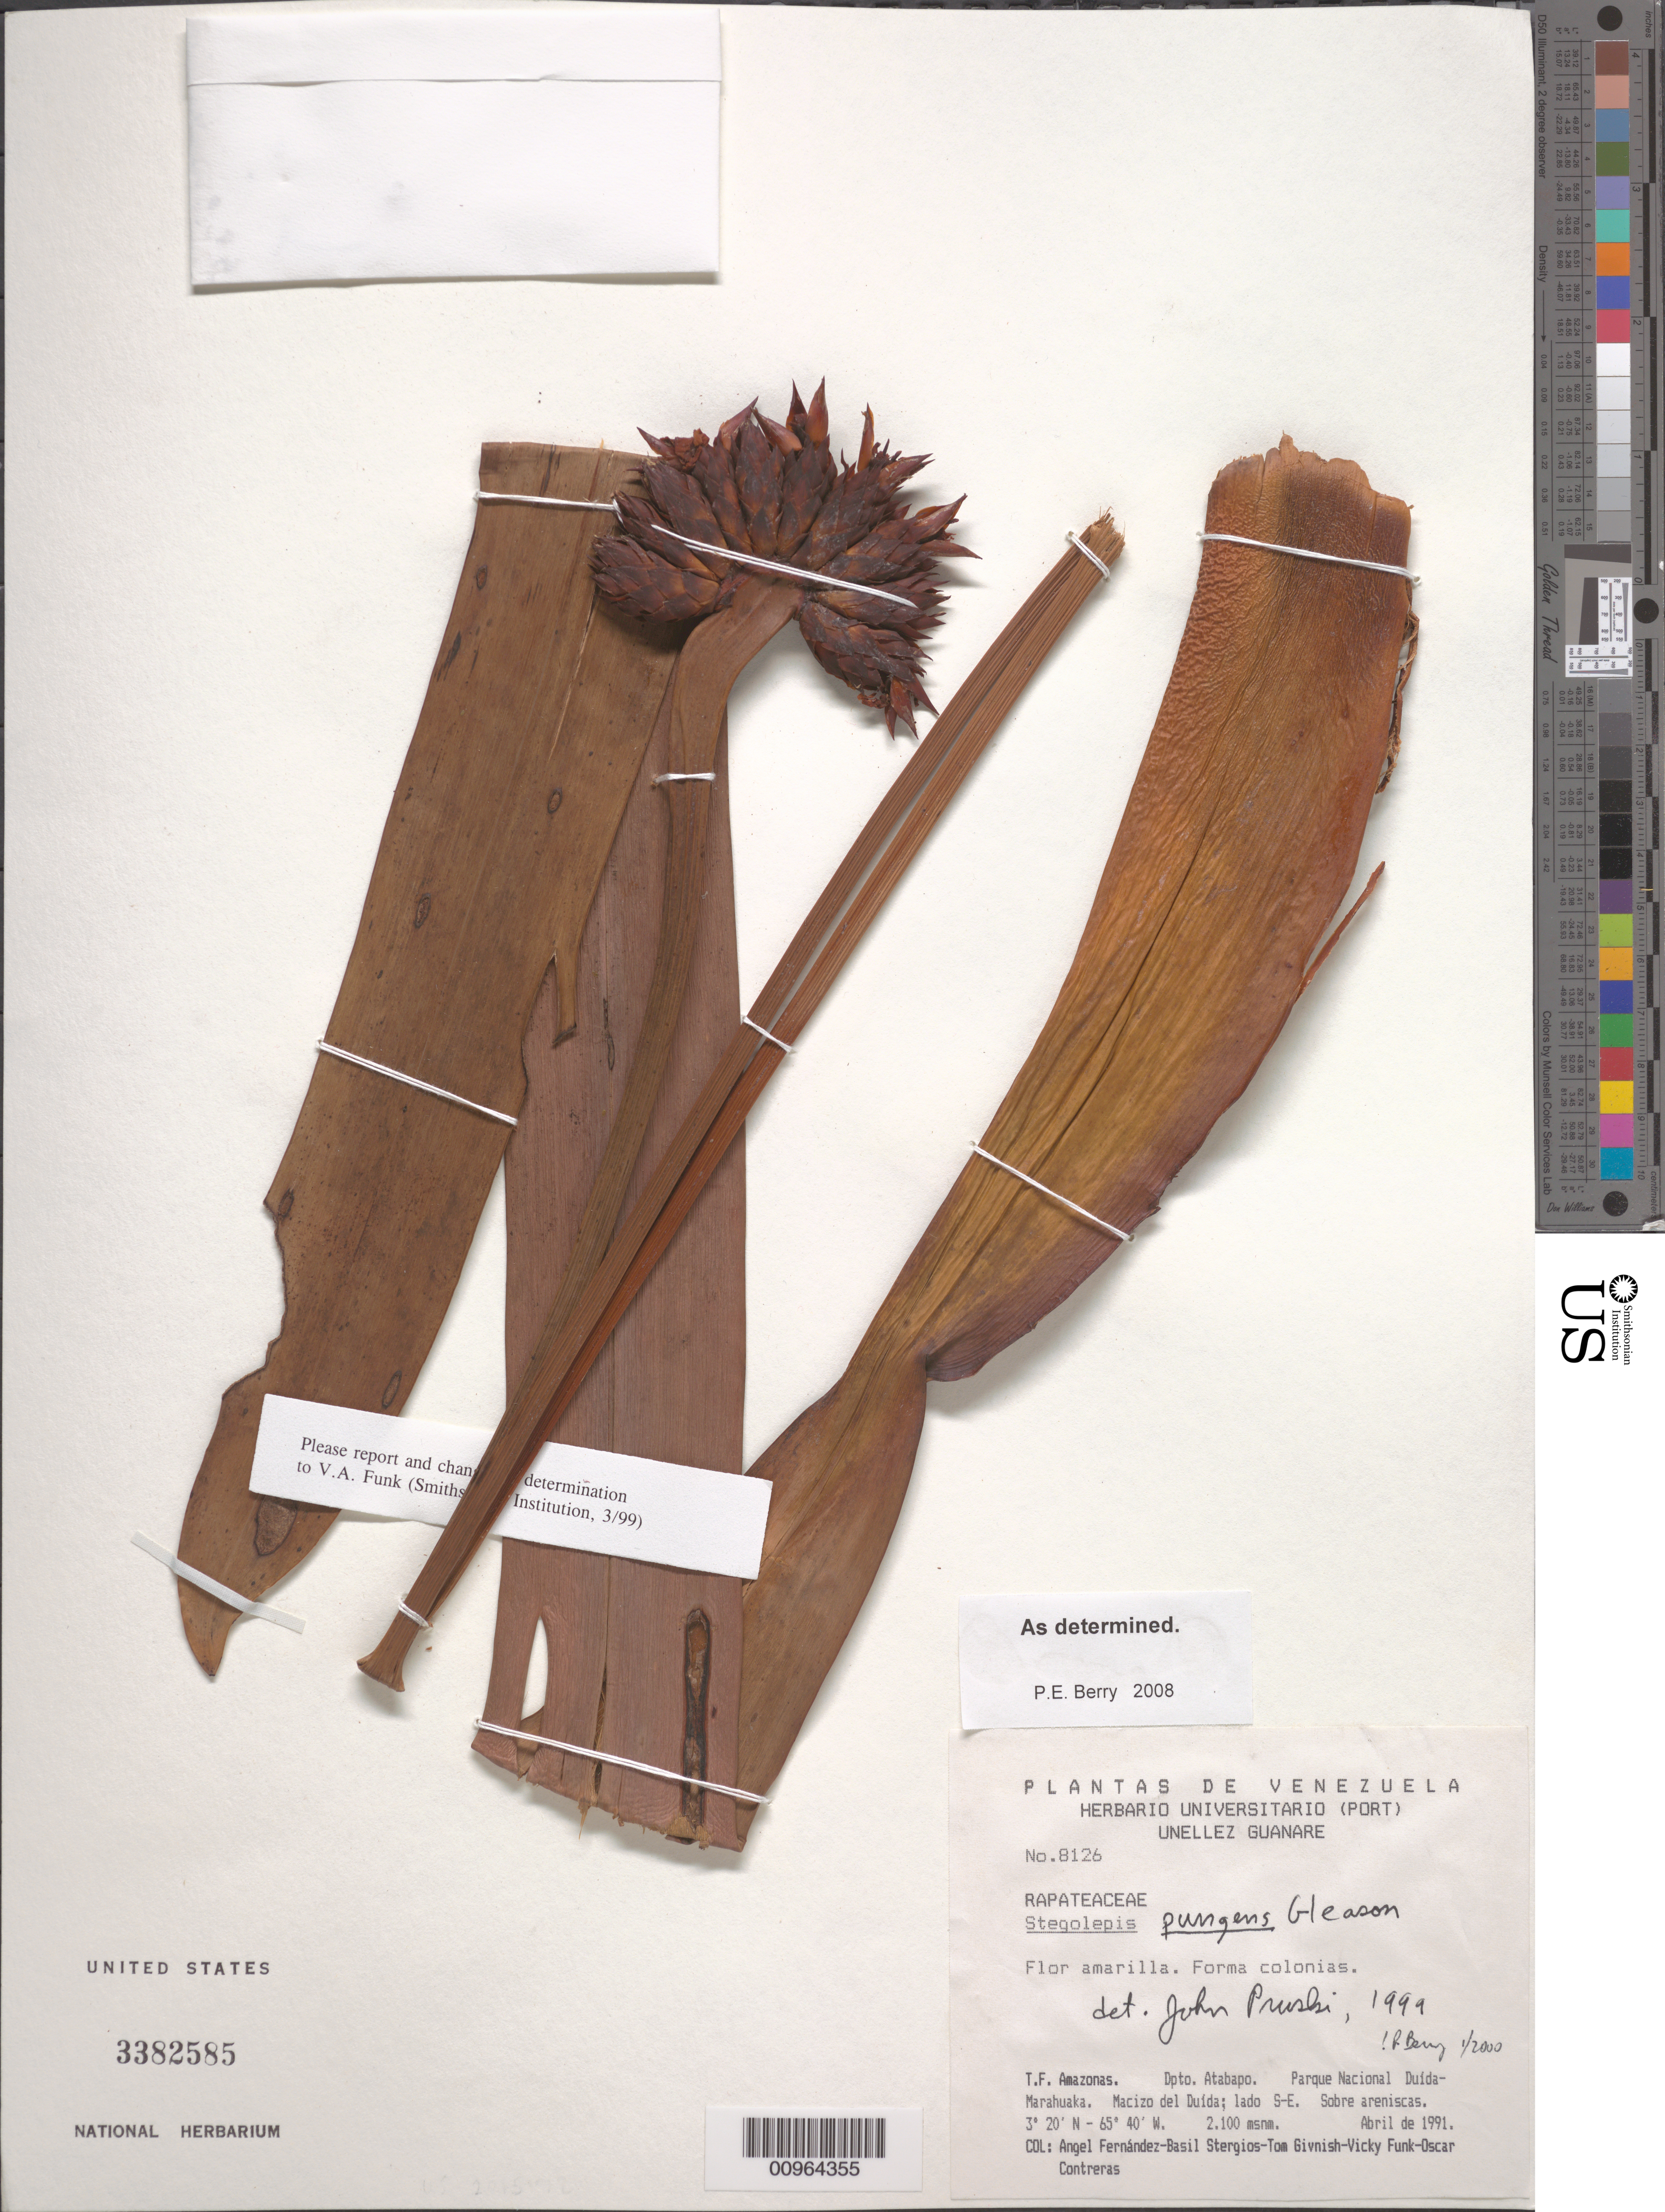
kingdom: Plantae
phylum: Tracheophyta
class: Liliopsida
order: Poales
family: Rapateaceae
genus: Stegolepis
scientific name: Stegolepis pungens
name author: Gleason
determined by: Berry, P. E., (WIS), University of Wisconsin - Madison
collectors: A. Fernández, B. G. Stergios, T. J. Givnish, V. Funk & O. Contreras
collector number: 8126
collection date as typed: Apr-91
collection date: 1991-04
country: Venezuela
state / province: Amazonas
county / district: Atabapo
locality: Parque Nacional Duída-Marahuaka, Macizo del Duída, lado SE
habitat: Sobre areniscas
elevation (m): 2100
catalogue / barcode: US 3382585